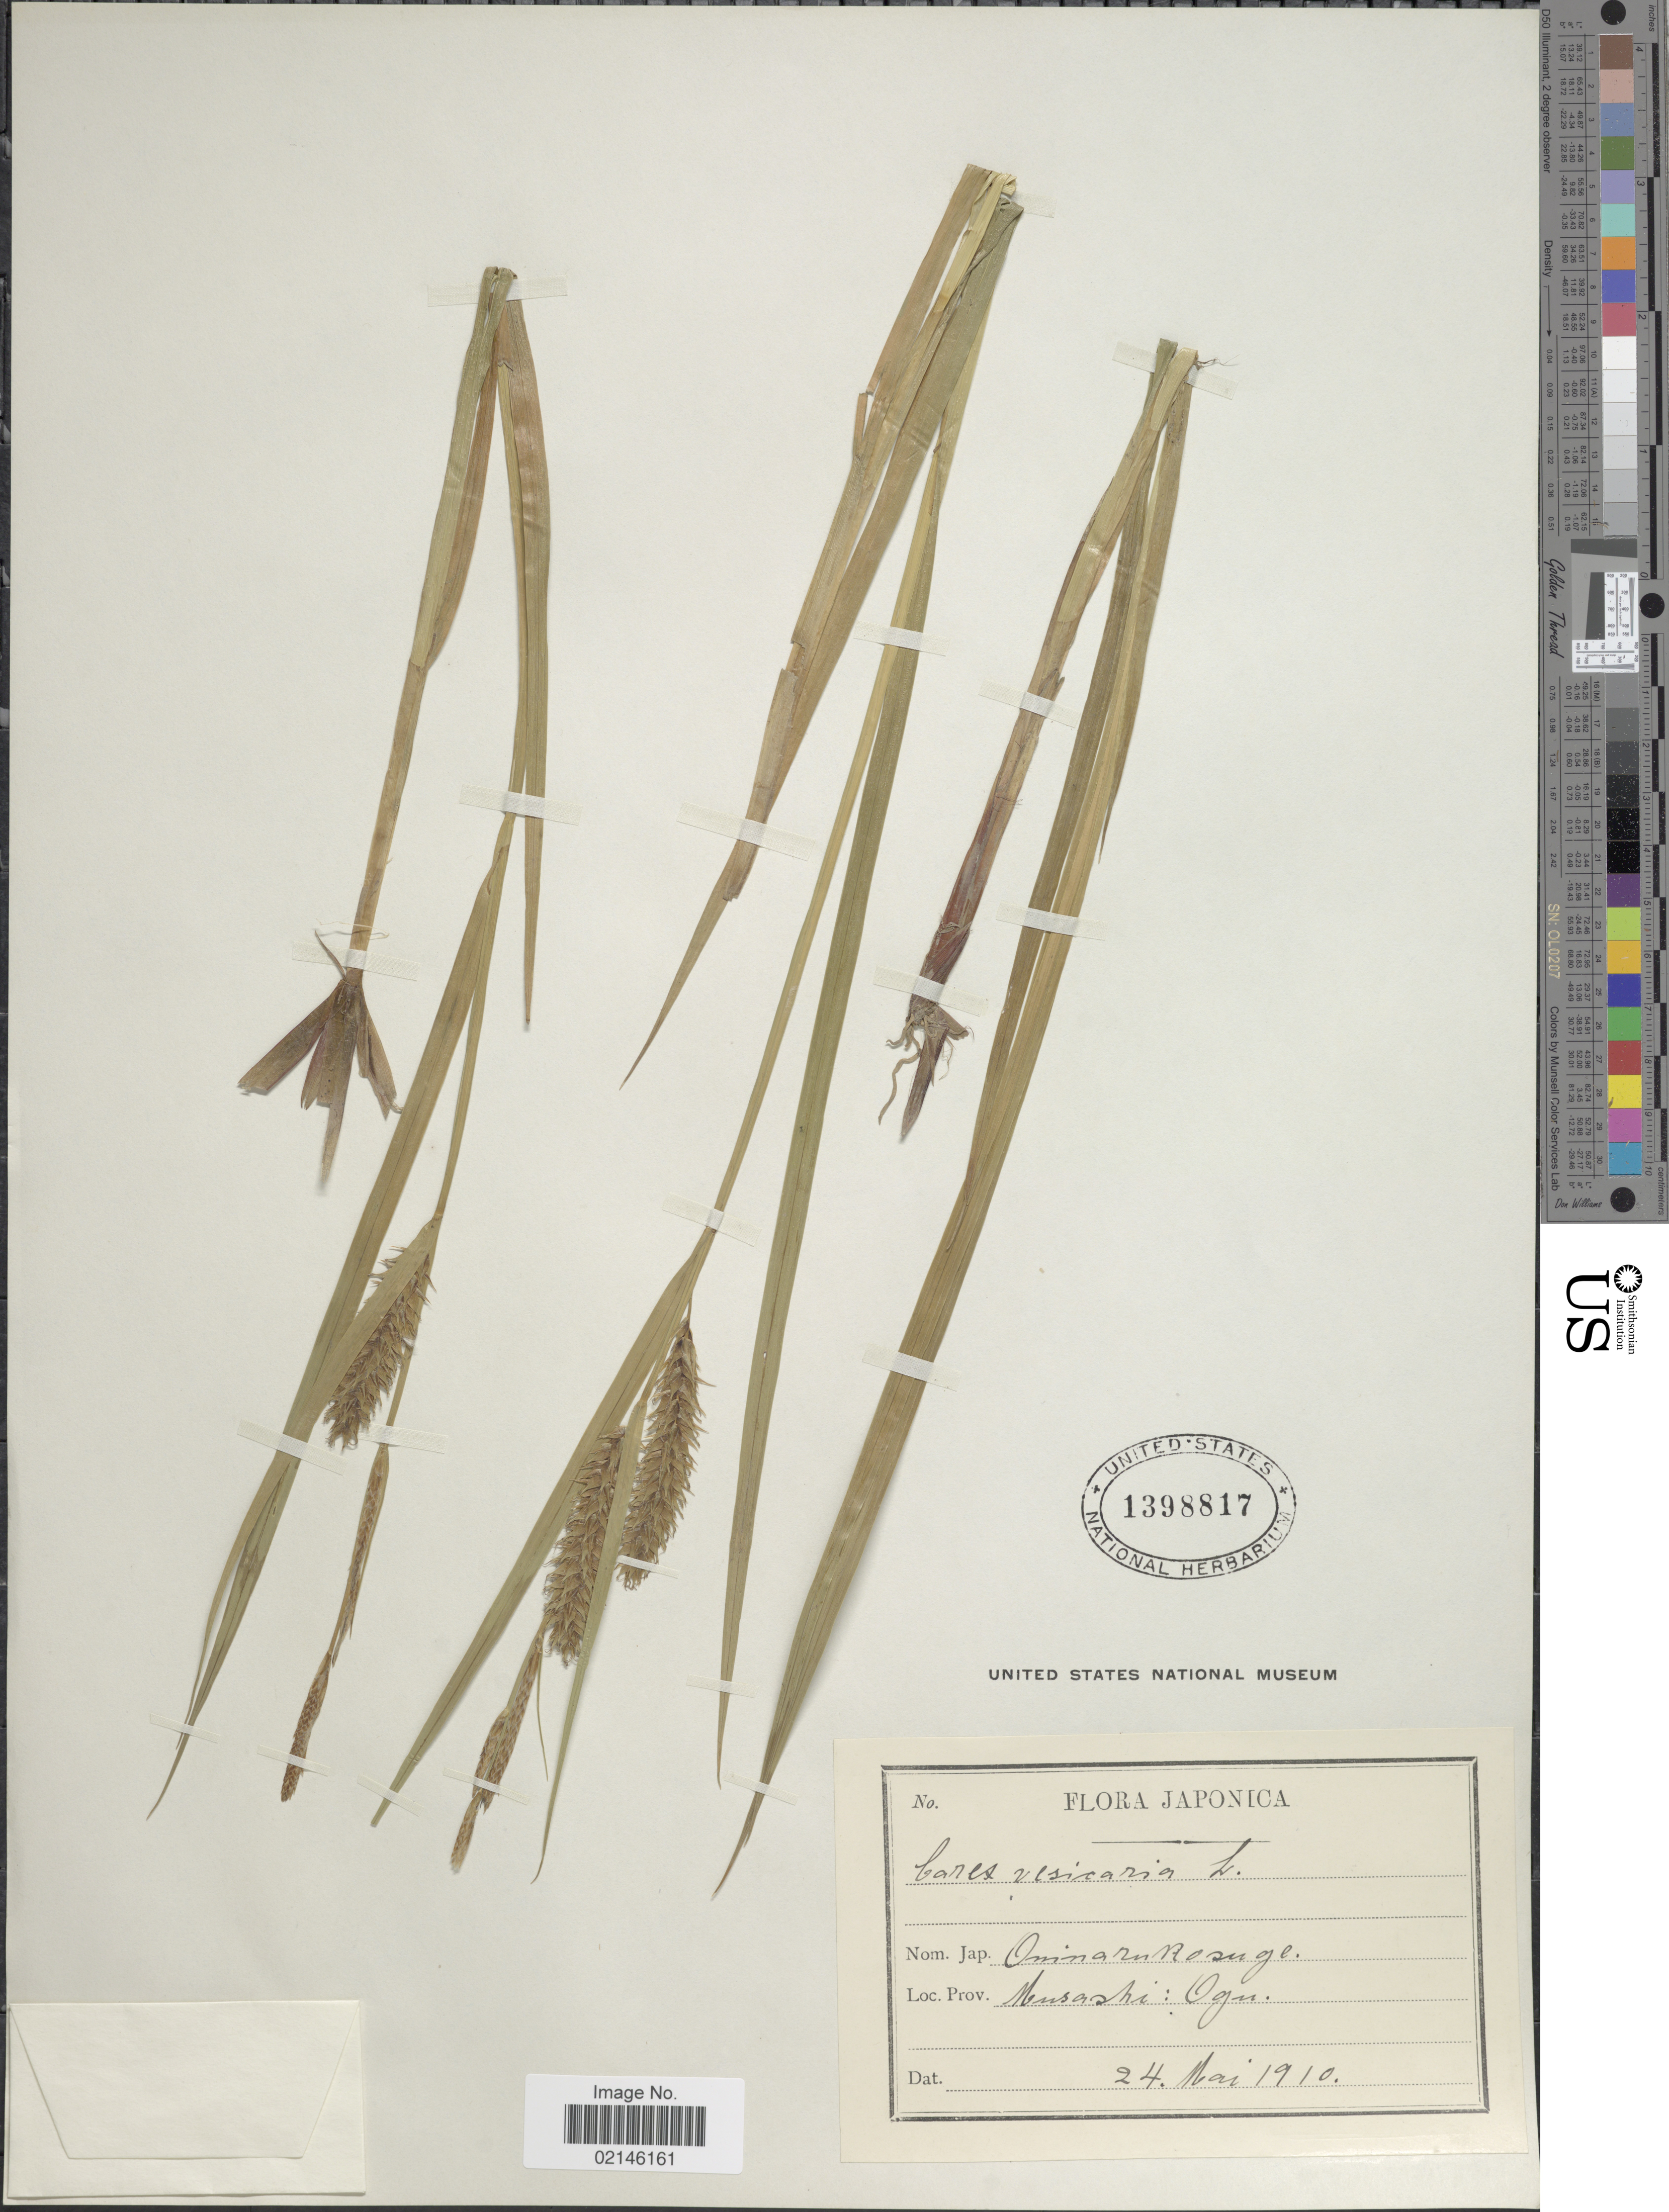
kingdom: Plantae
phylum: Tracheophyta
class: Liliopsida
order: Poales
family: Cyperaceae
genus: Carex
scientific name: Carex vesicaria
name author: L.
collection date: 1910-05-24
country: Japan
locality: Musashi: Ogu.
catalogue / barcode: US 1398817